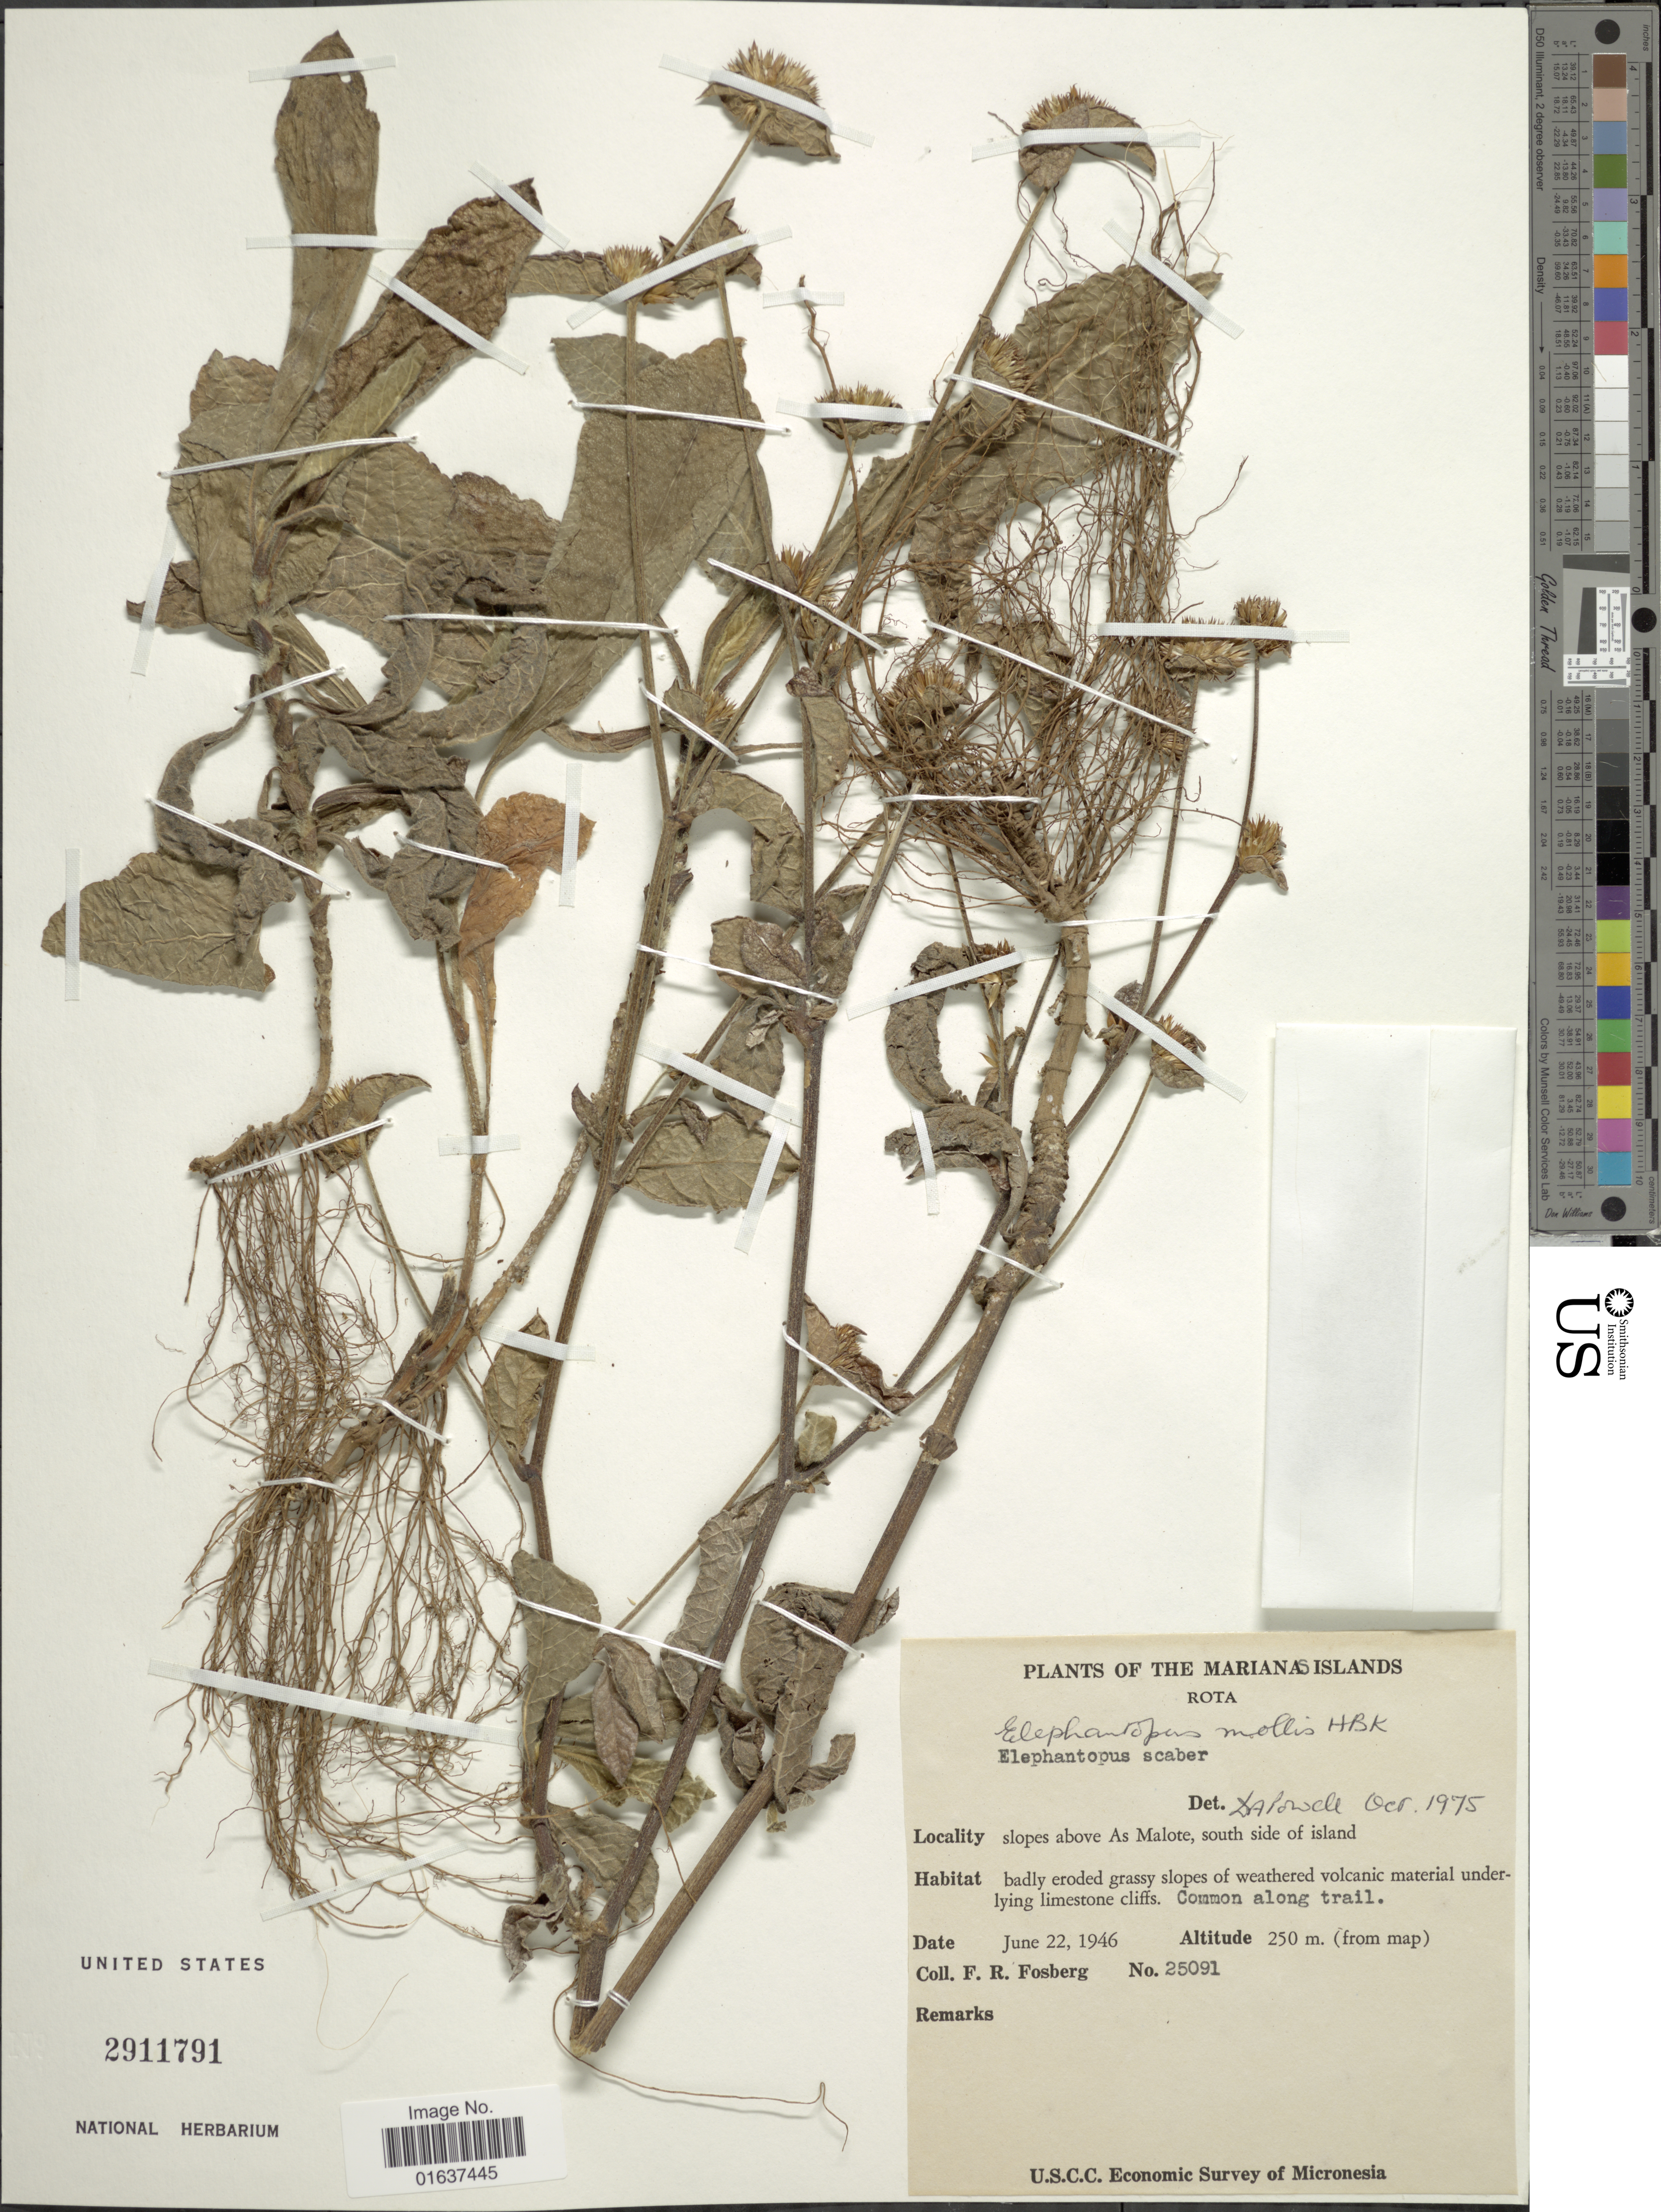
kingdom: Plantae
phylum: Tracheophyta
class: Magnoliopsida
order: Asterales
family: Asteraceae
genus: Elephantopus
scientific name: Elephantopus mollis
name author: Kunth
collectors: F. R. Fosberg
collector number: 25091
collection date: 1946-06-22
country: Northern Mariana Islands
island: Rota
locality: Rota. slopes above As Malote, south side of Island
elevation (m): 250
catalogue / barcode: US 2911791